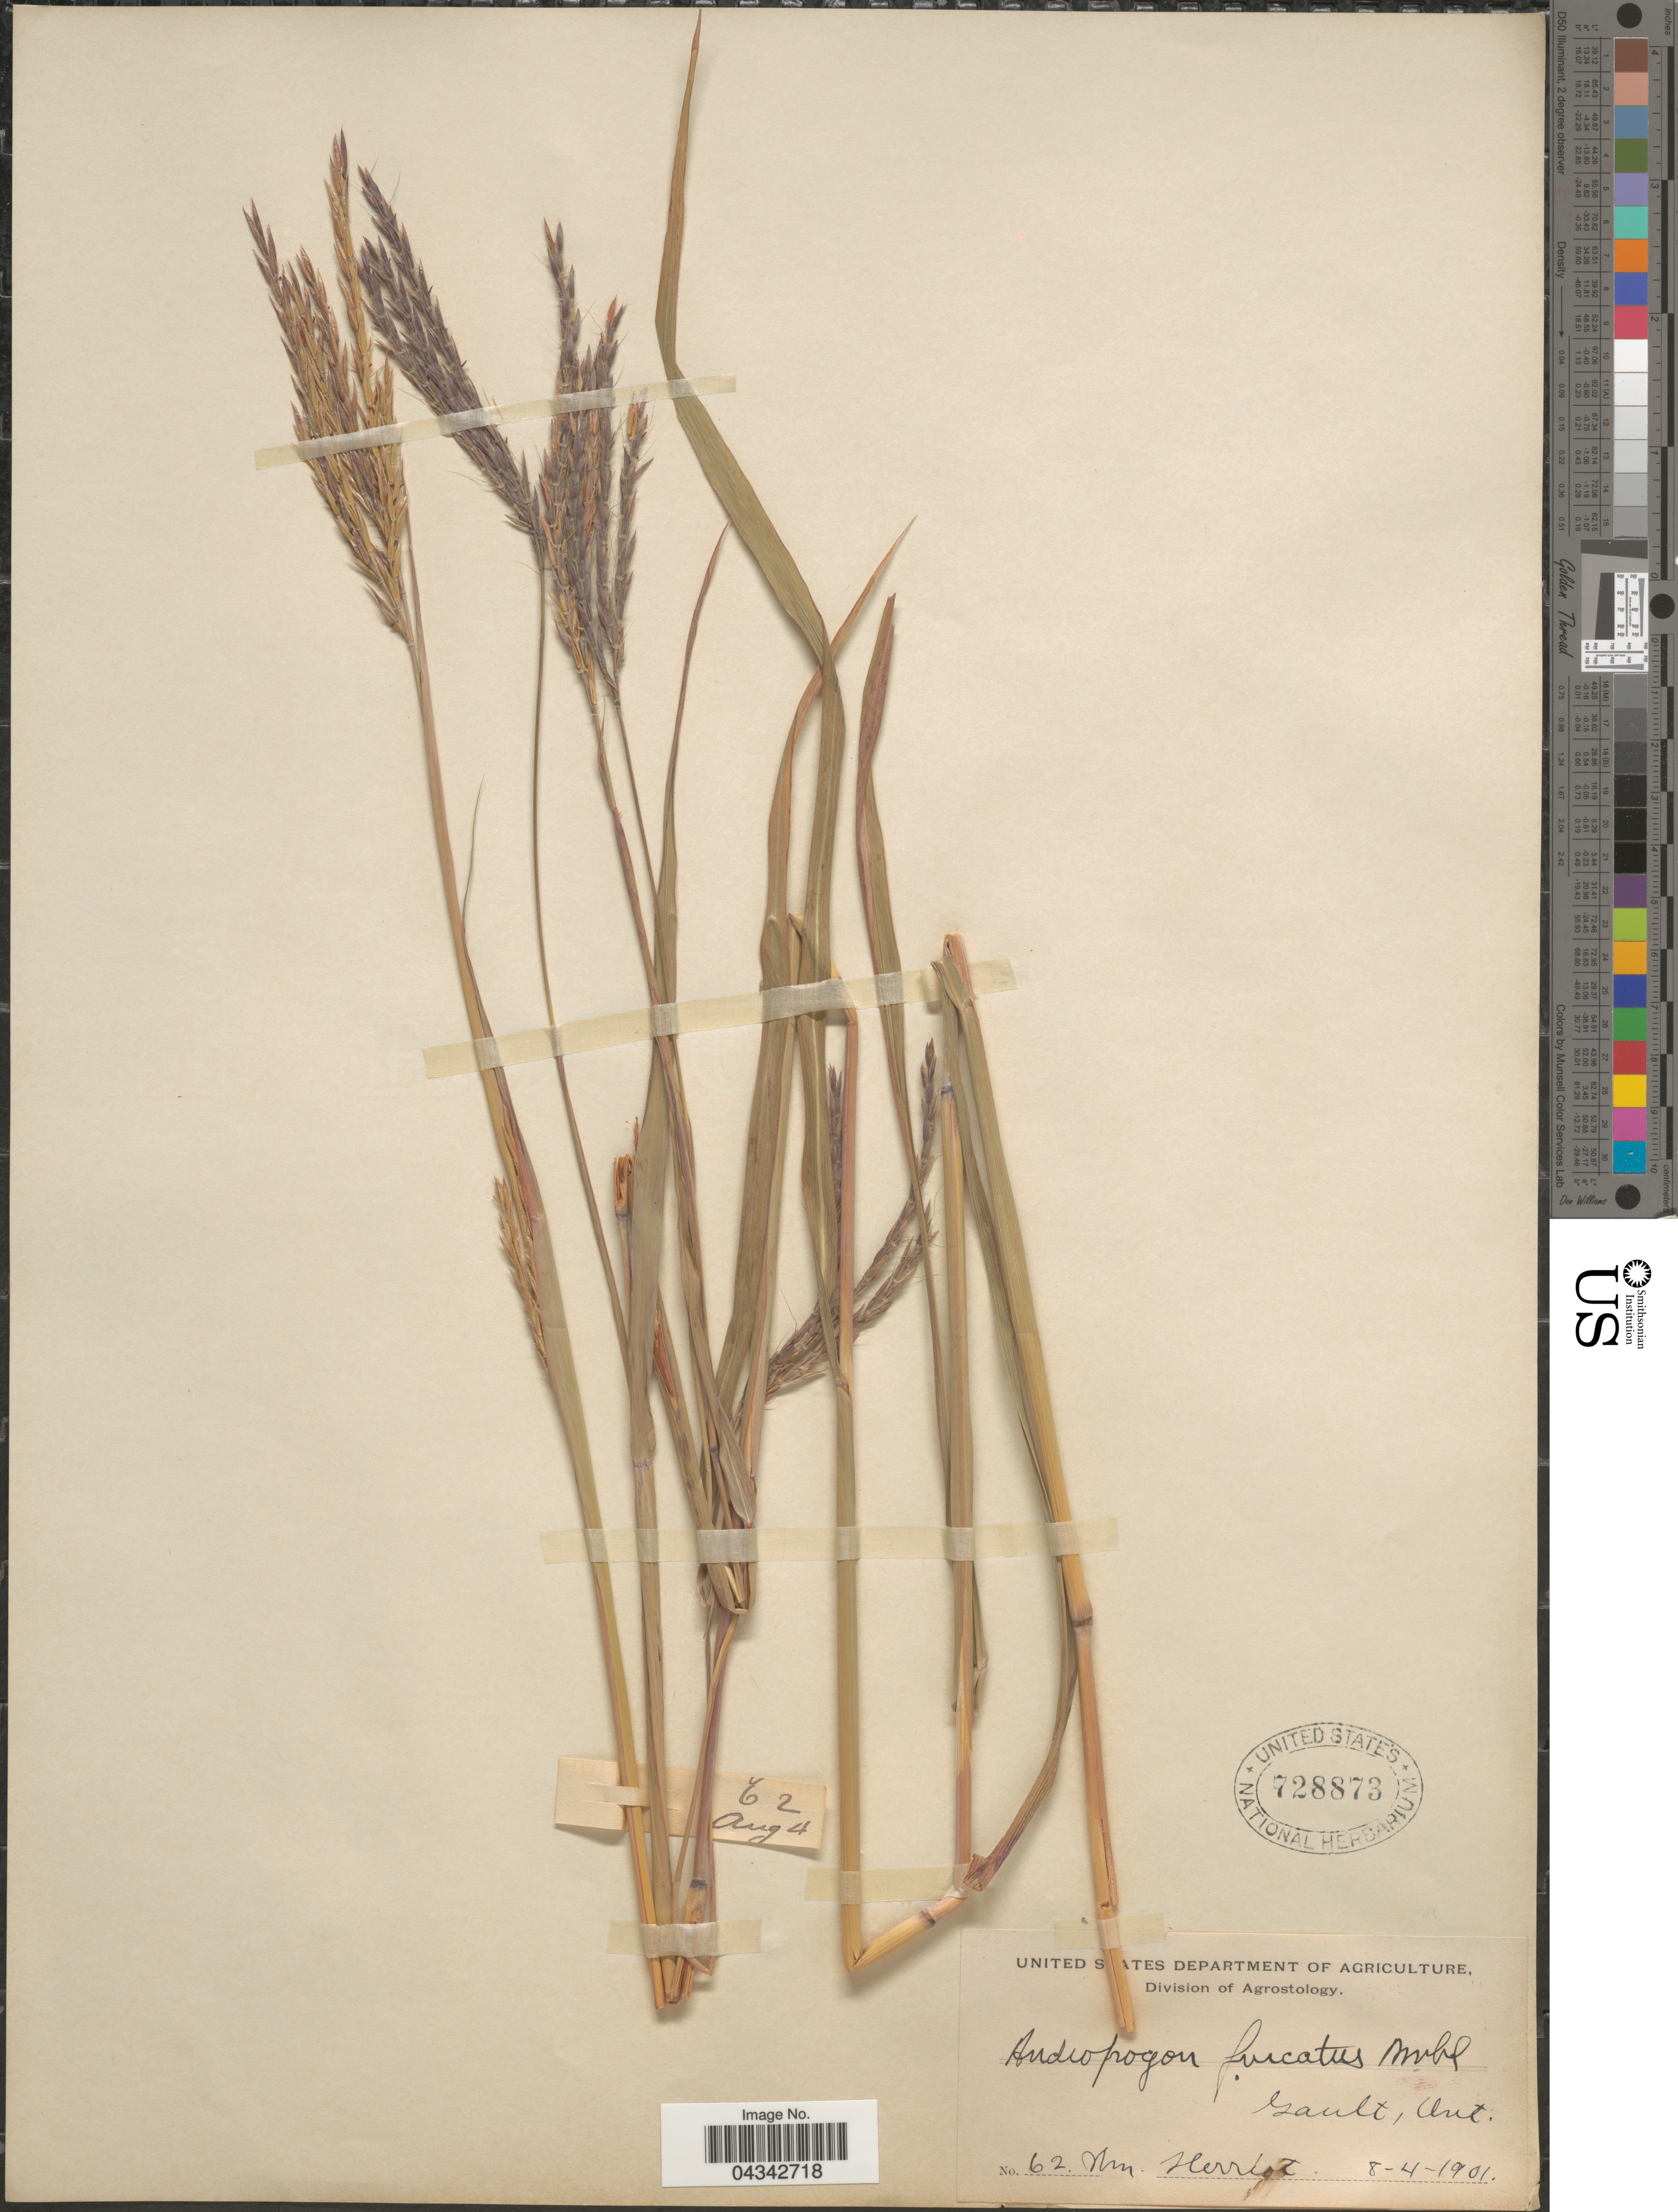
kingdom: Plantae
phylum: Tracheophyta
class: Liliopsida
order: Poales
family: Poaceae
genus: Andropogon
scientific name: Andropogon gerardii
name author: Vitman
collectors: W. Herriot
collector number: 62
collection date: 1901-04-08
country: Canada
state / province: Ontario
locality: Gault.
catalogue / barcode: US 728873